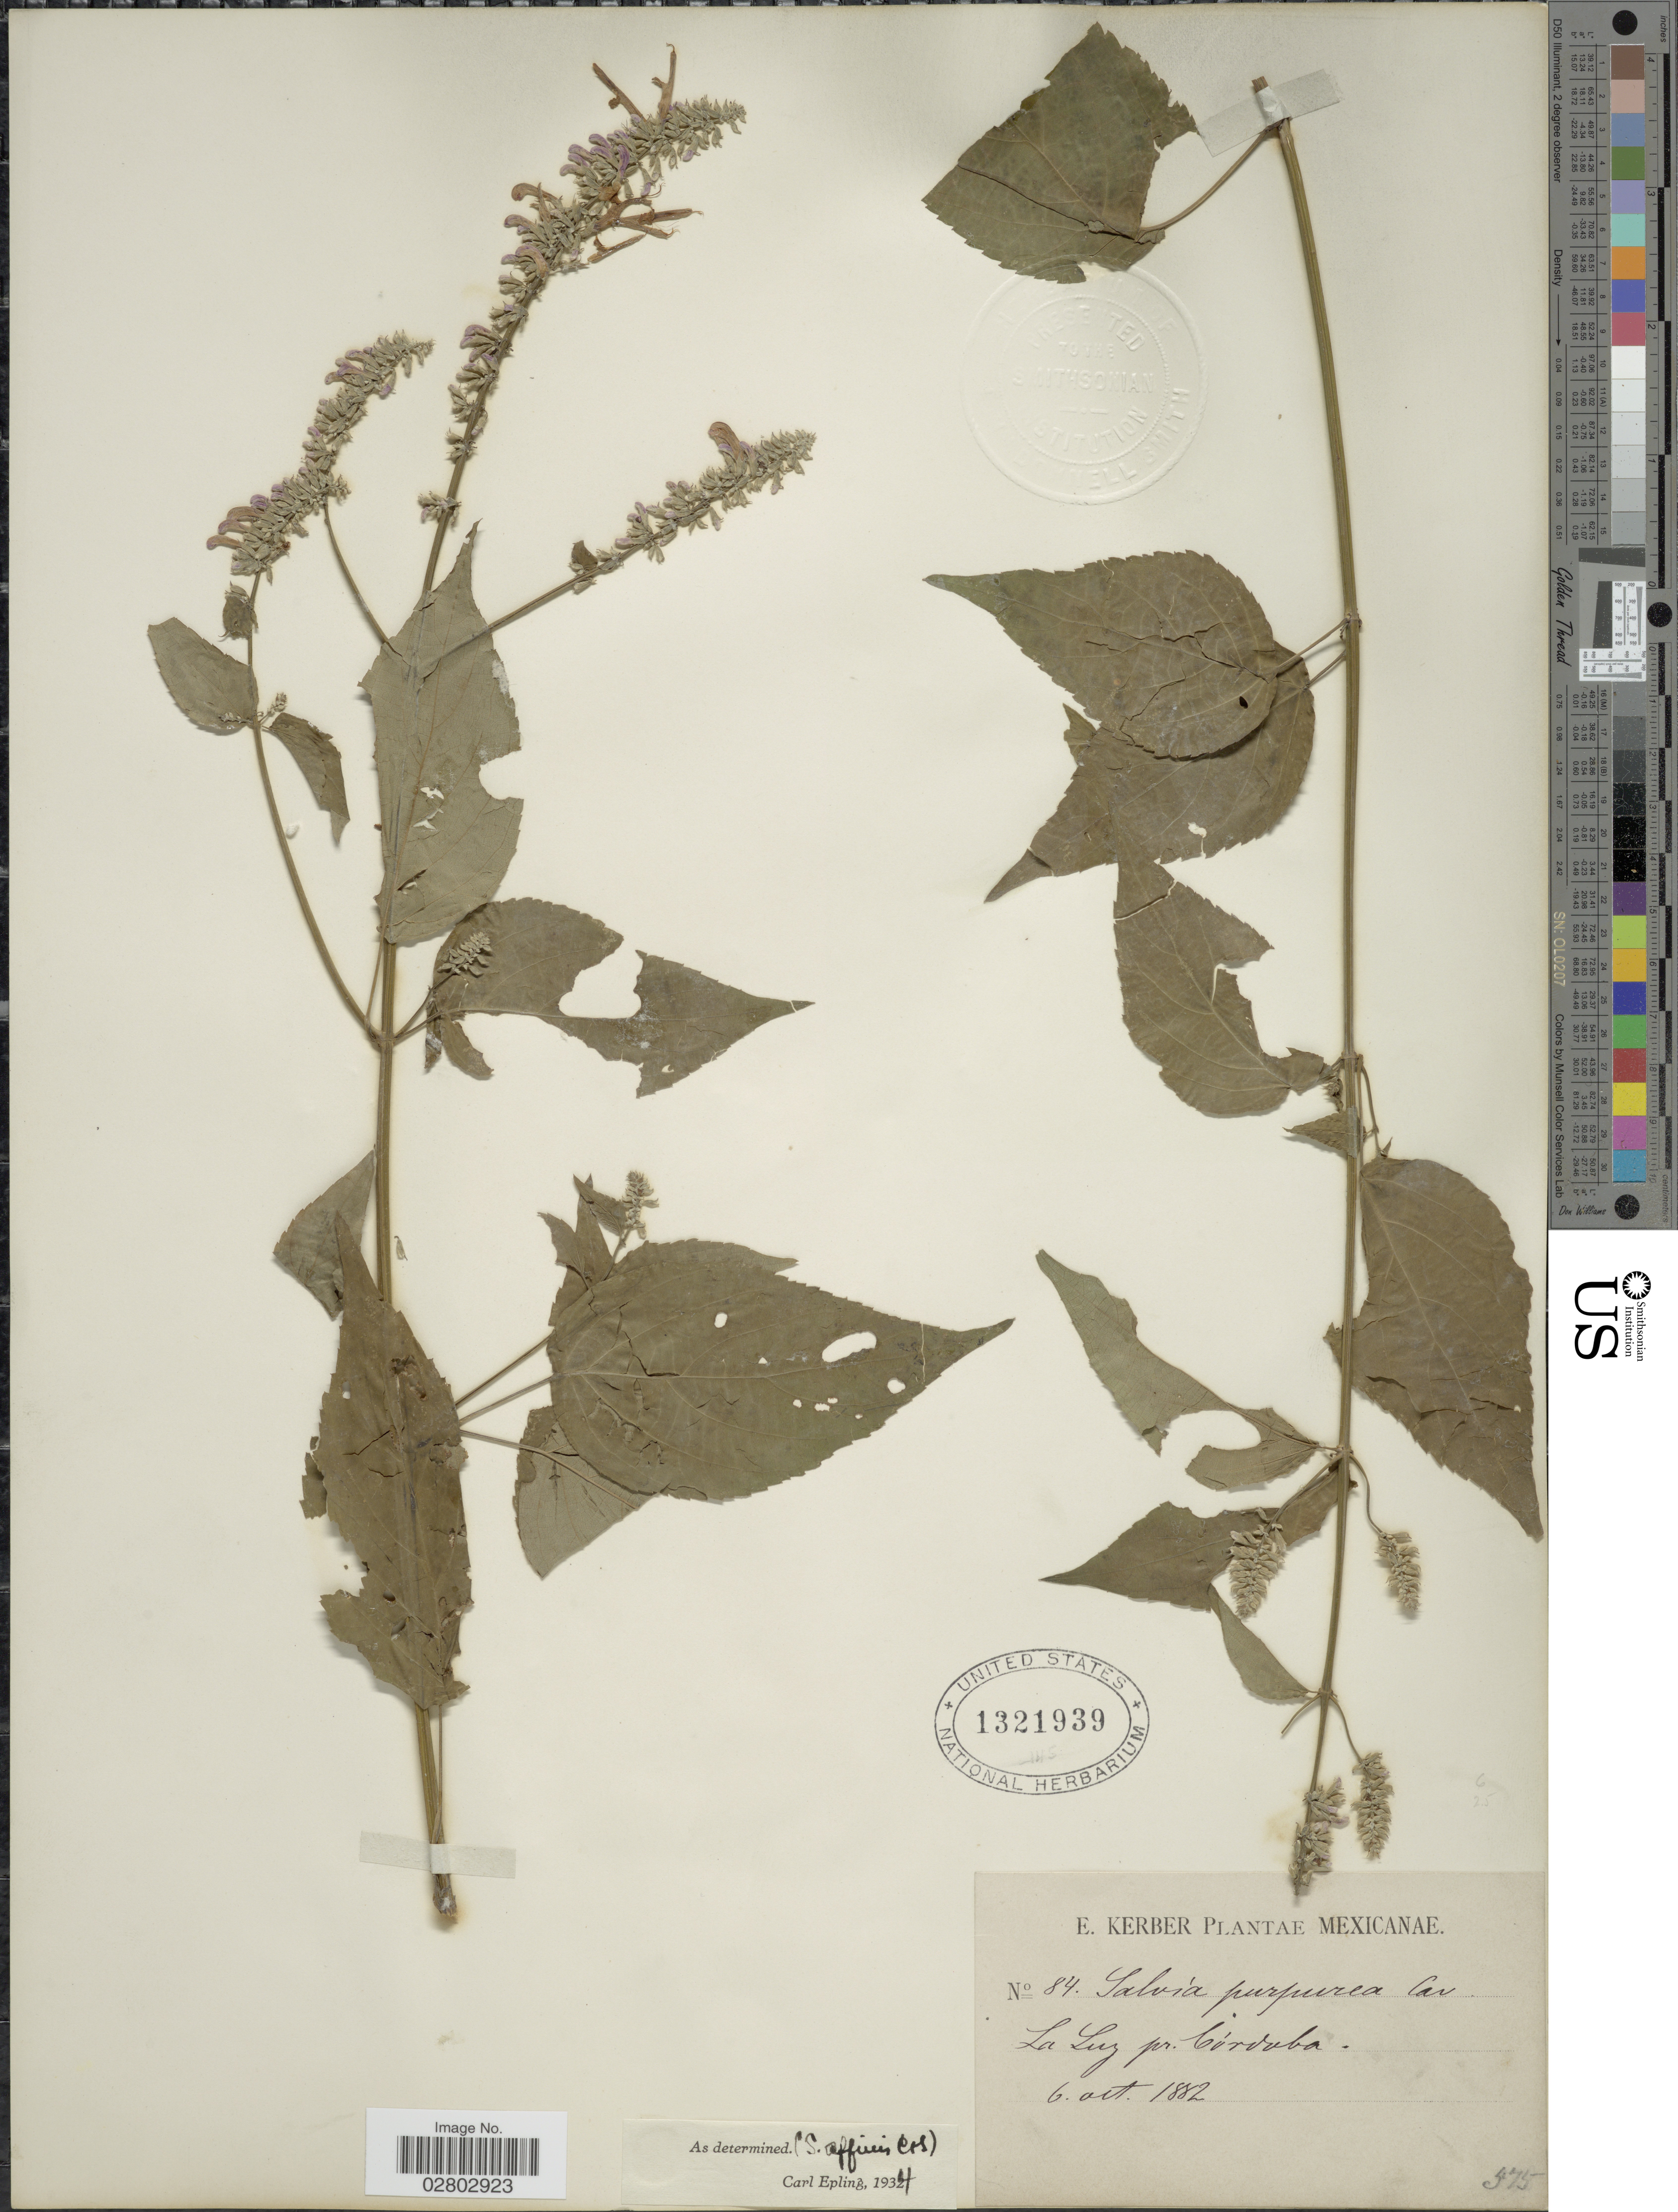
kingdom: Plantae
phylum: Tracheophyta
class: Magnoliopsida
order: Lamiales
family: Lamiaceae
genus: Salvia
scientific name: Salvia purpurea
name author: Cav.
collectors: E. Kerber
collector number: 84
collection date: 1882-10-06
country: Mexico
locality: La Luz pr. Cordoba.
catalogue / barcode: US 1321939